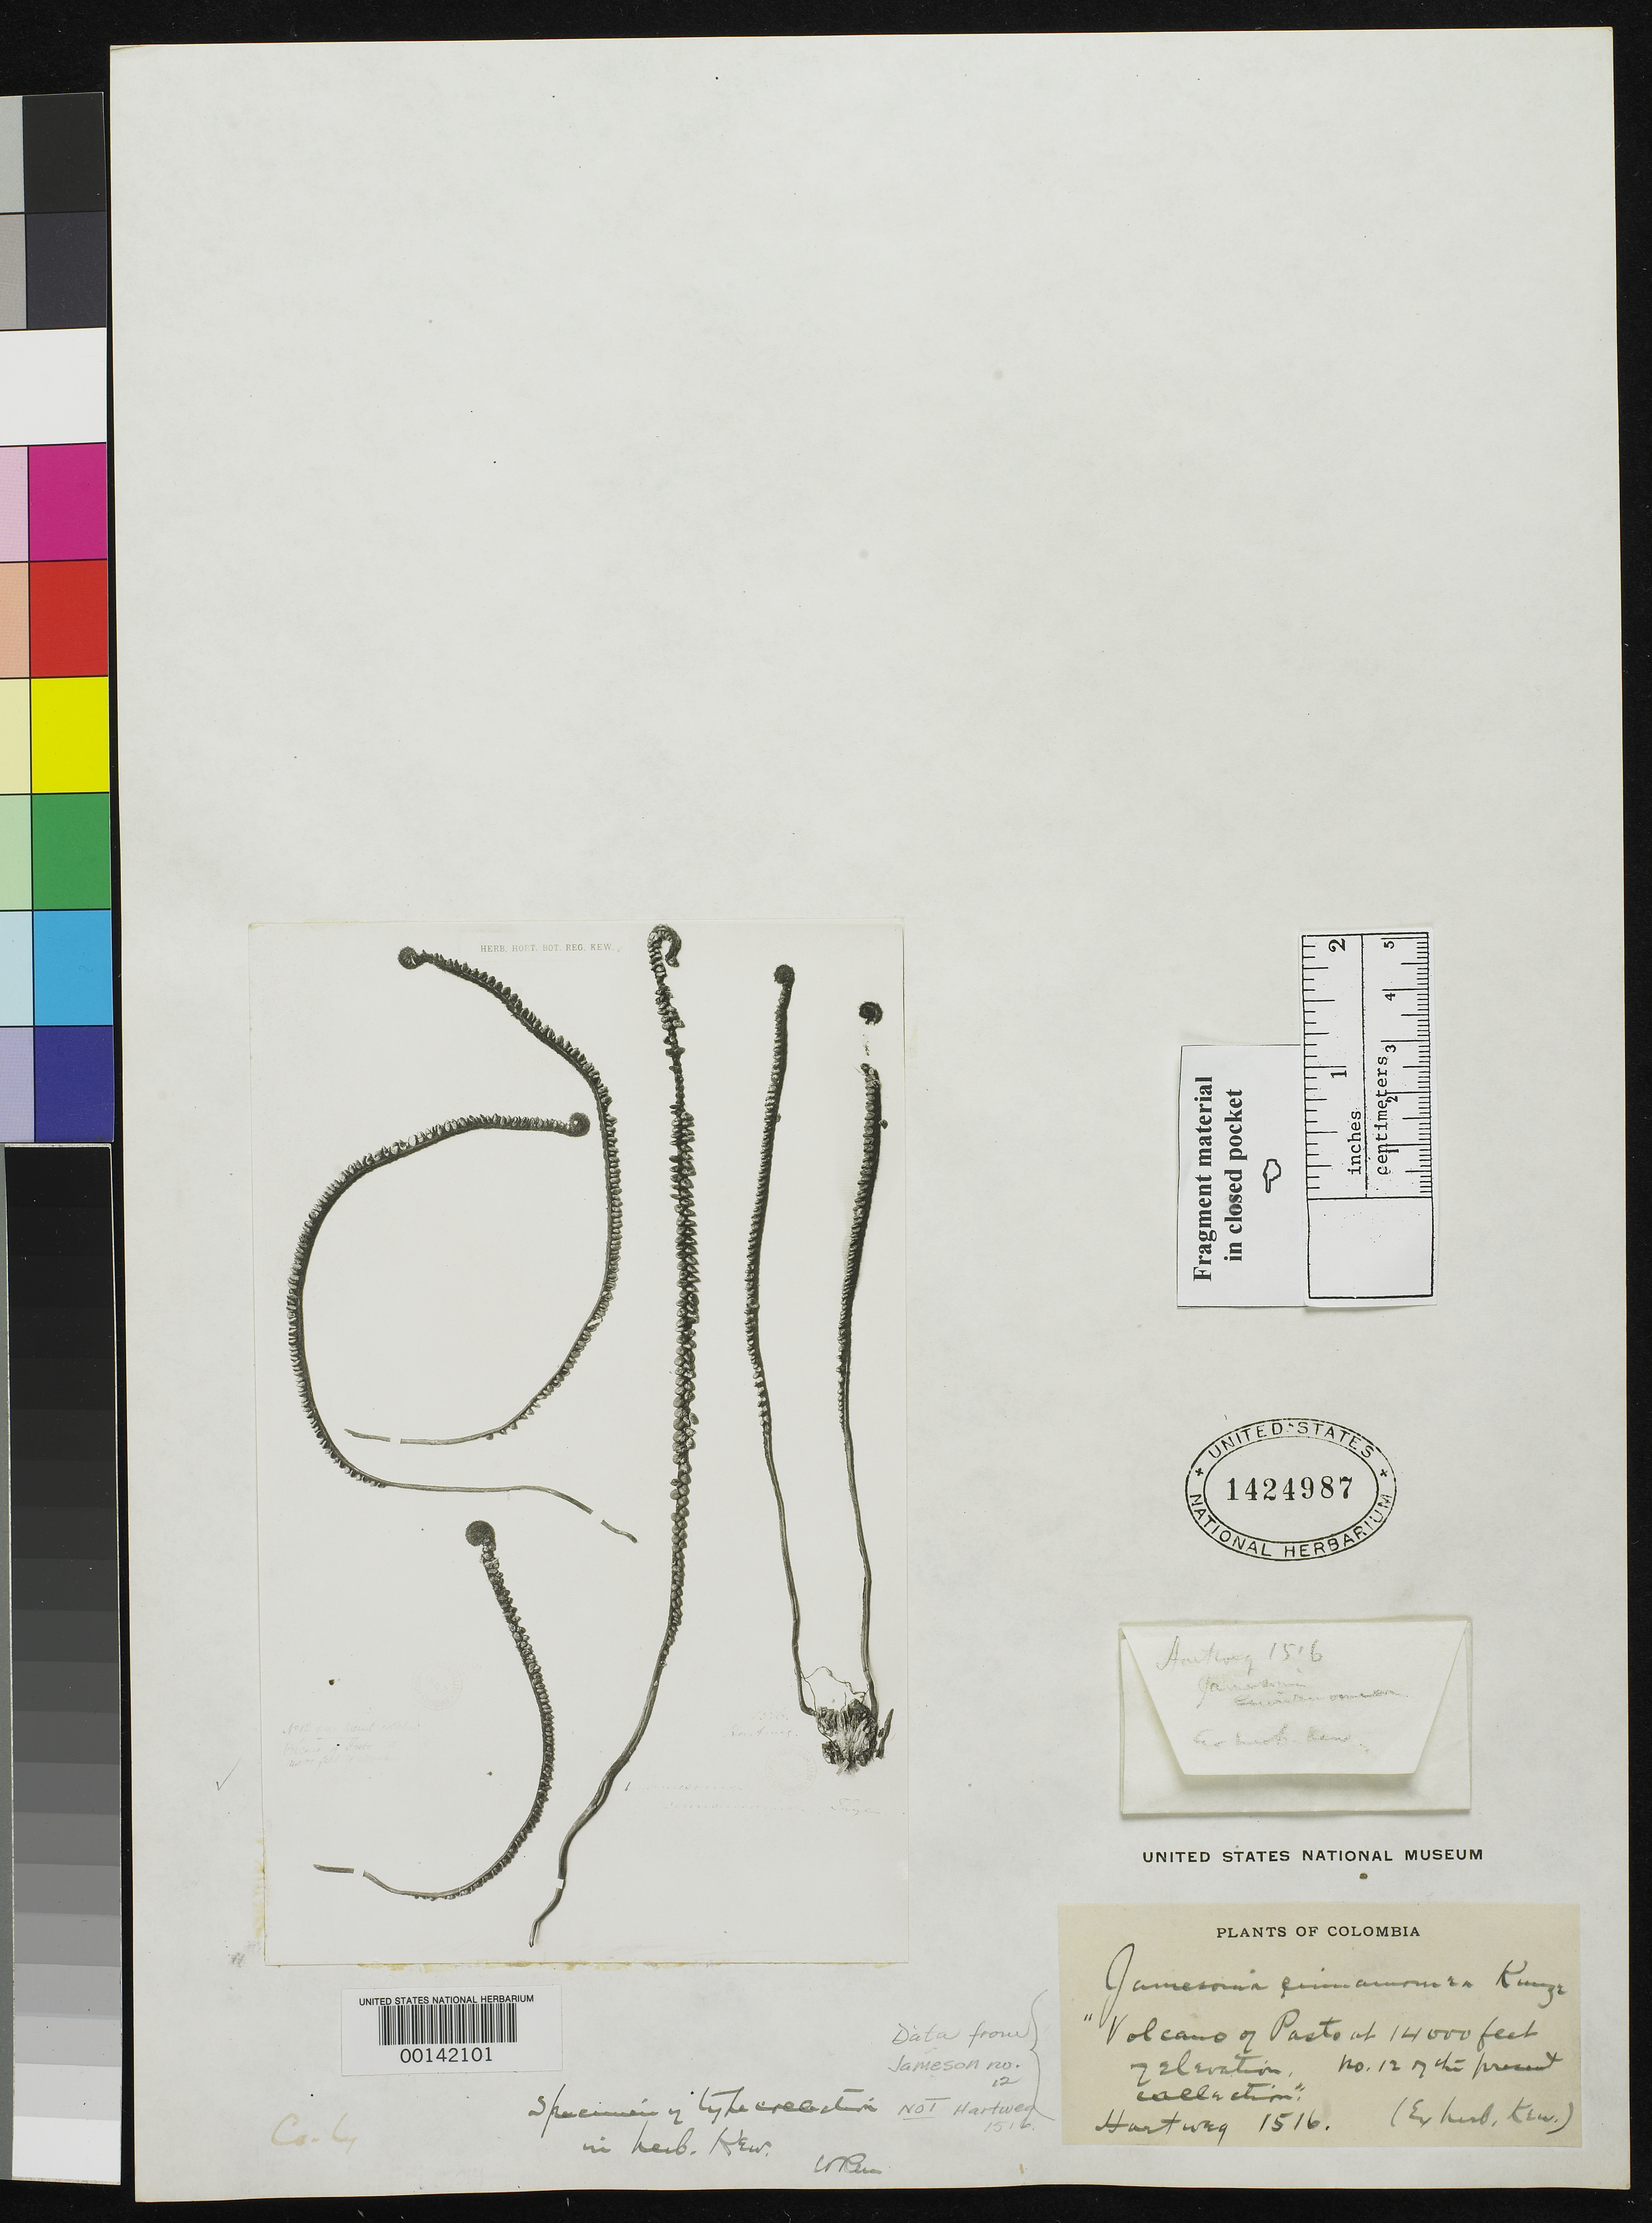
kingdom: Plantae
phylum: Tracheophyta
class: Polypodiopsida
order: Polypodiales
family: Pteridaceae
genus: Jamesonia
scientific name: Jamesonia cinnamomea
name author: Kunze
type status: Isotype Fragment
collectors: K. Hartweg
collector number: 1516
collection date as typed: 1841 to -- --- 1842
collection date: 1841/1842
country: Colombia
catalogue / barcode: US 1424987